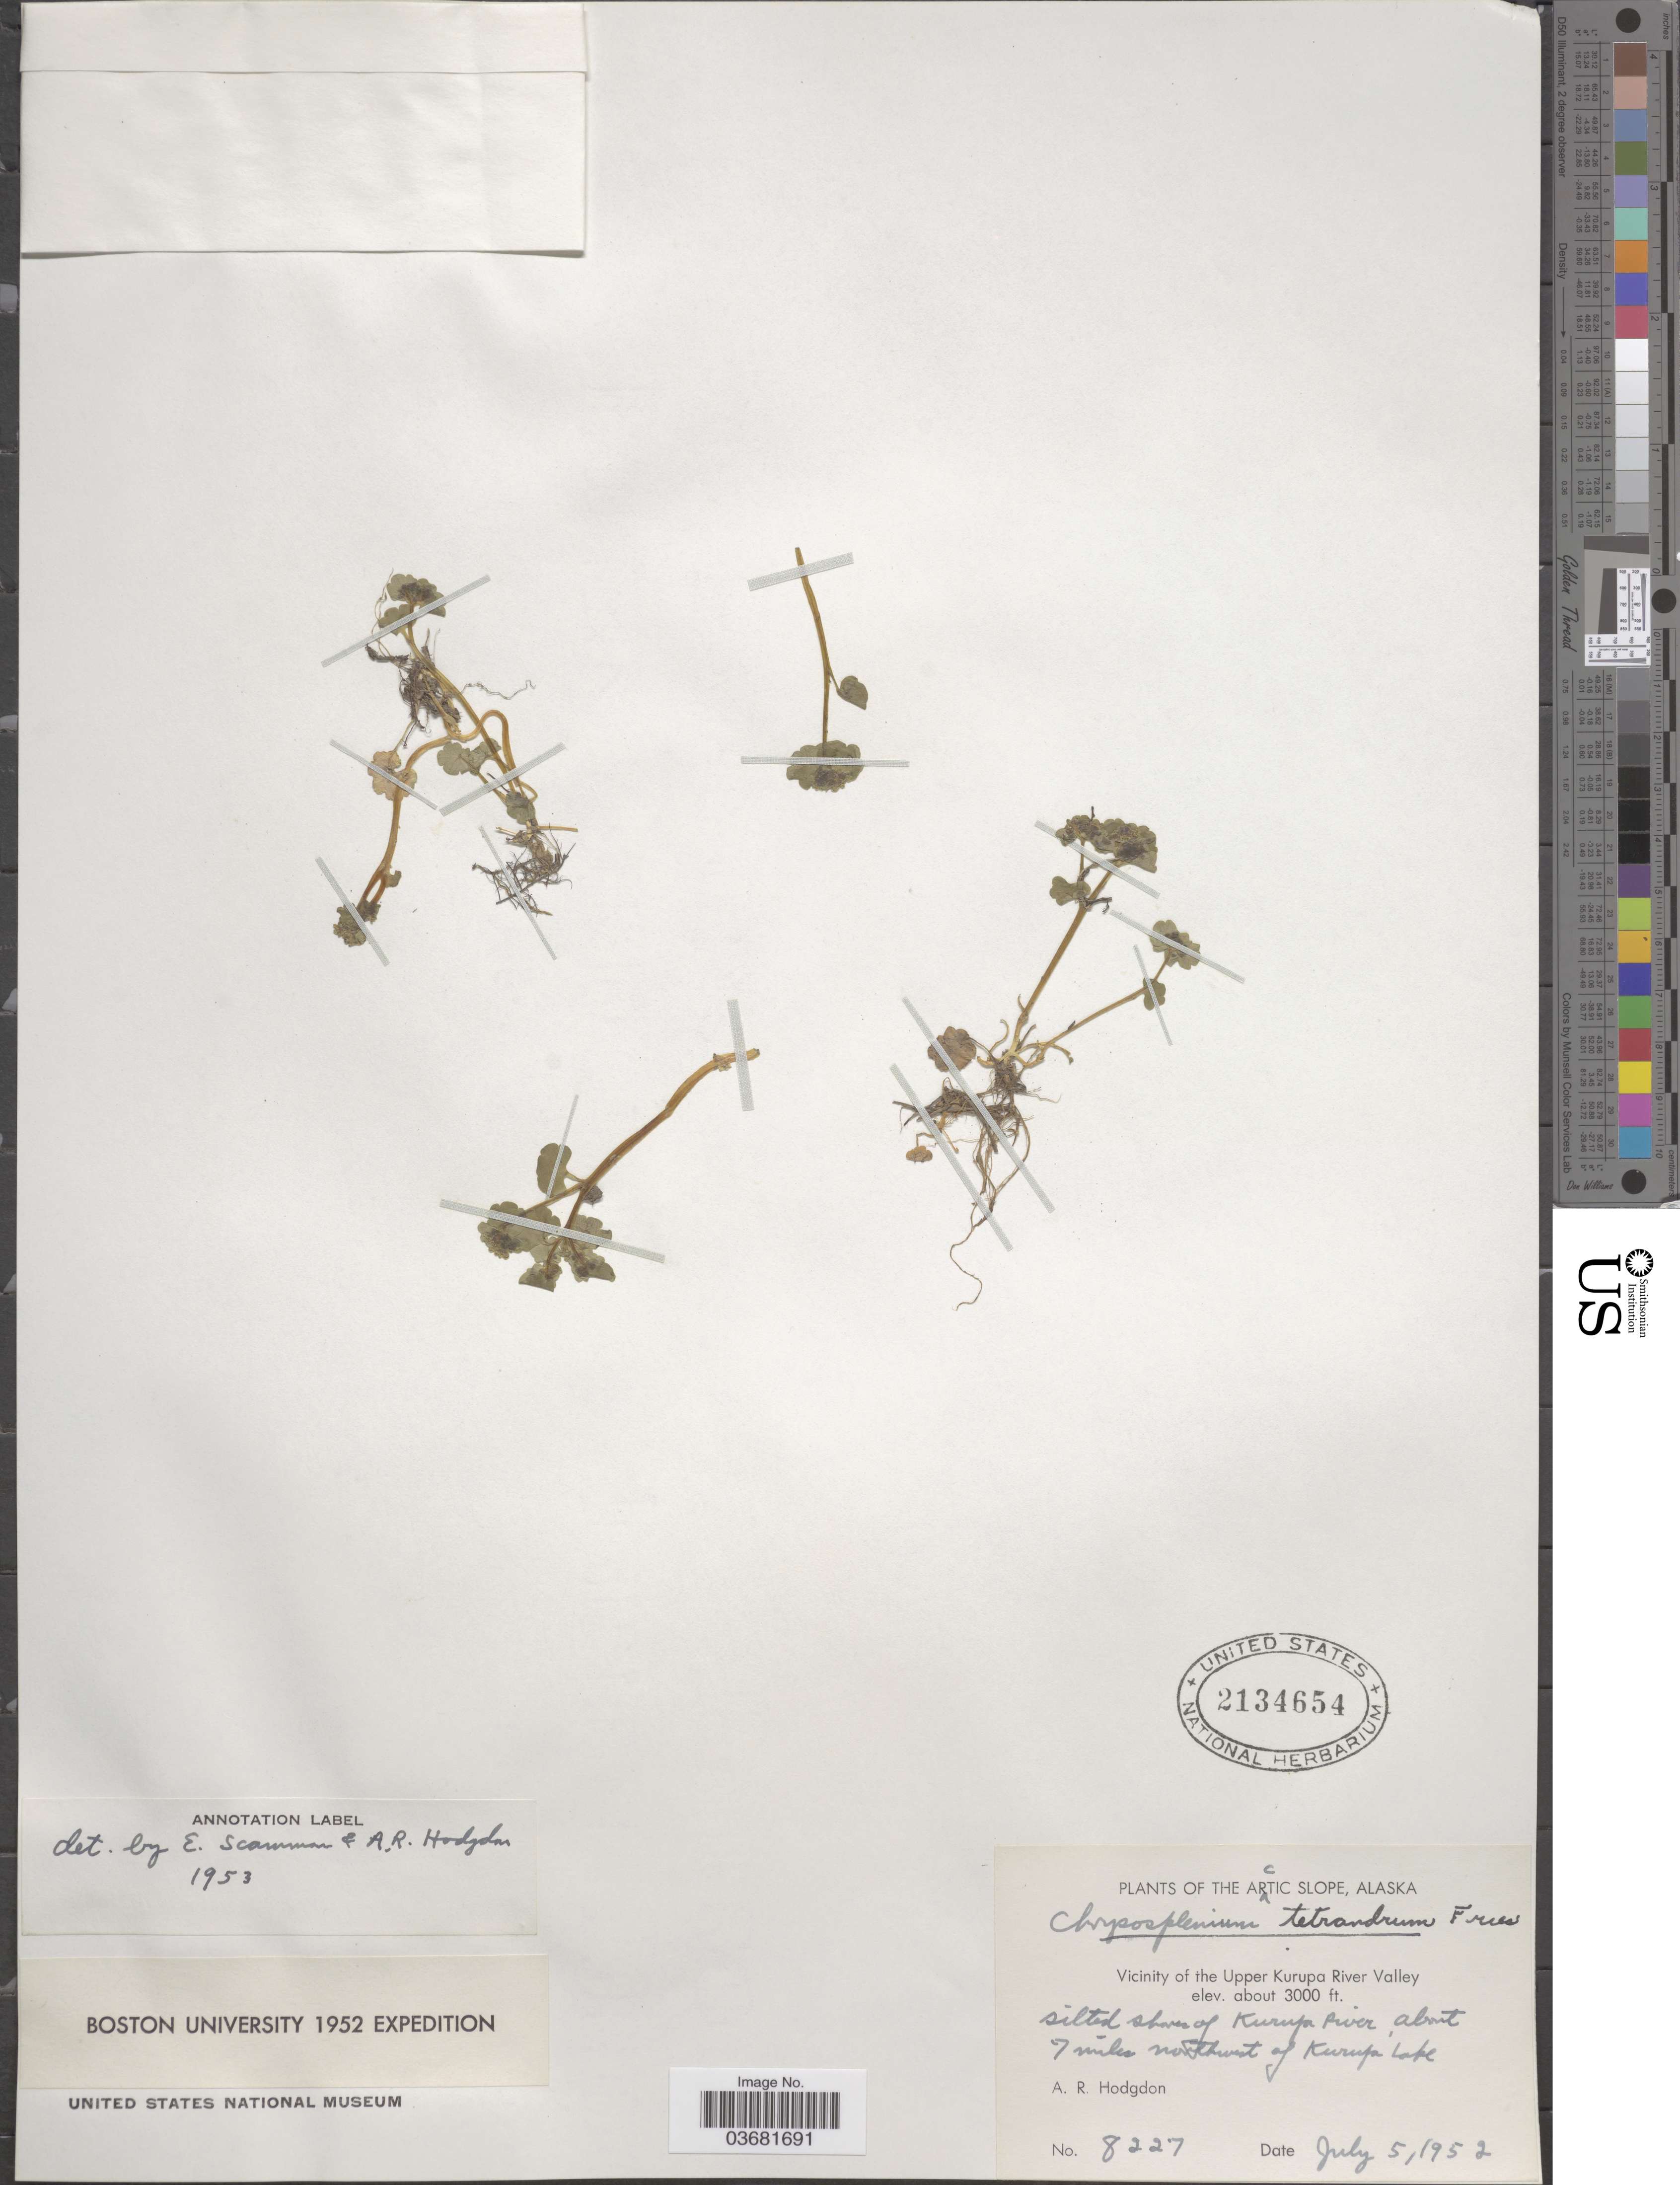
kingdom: Plantae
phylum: Tracheophyta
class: Magnoliopsida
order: Saxifragales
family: Saxifragaceae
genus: Chrysosplenium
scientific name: Chrysosplenium tetrandrum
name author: (N. Lund) Th. Fr.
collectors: A. R. Hodgdon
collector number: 8227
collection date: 1952-07-05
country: United States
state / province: Alaska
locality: The Arctic Slope. Vicinity of the Upper Kurupa River Valley. Silted shores of Kurupa River about 7 miles northwest of Kurupa Lake.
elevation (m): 914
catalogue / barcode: US 2134654